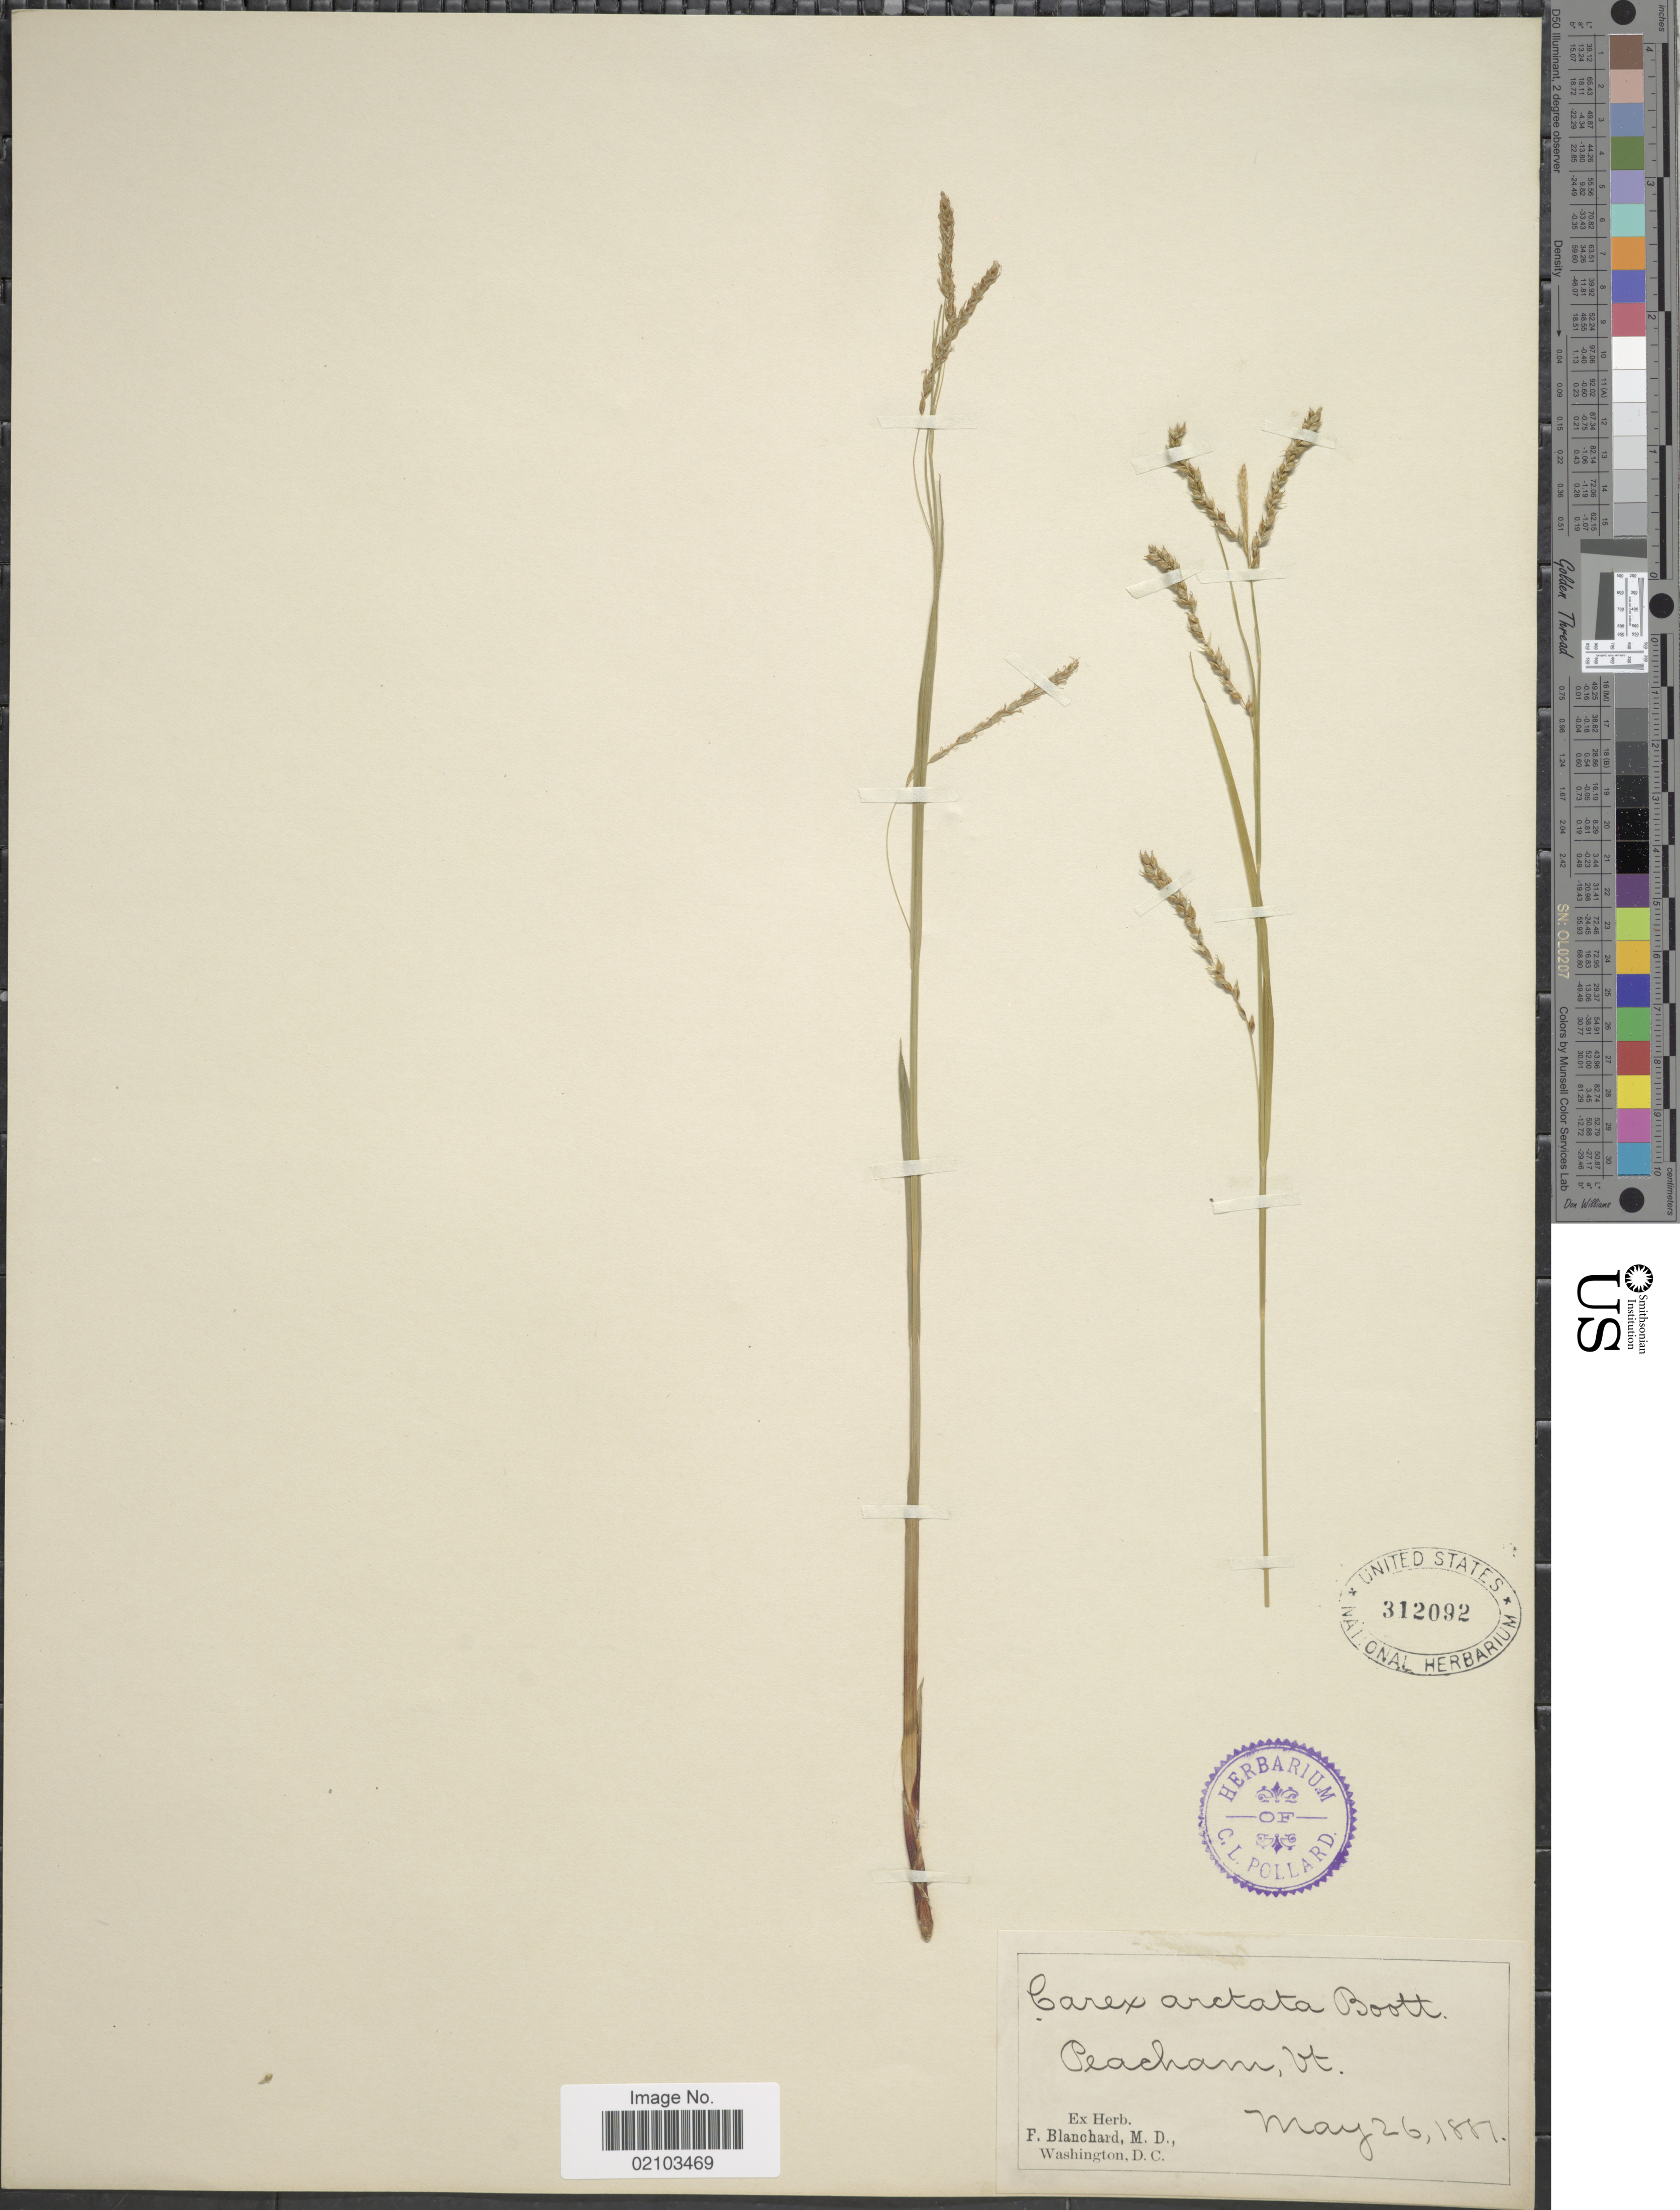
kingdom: Plantae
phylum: Tracheophyta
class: Liliopsida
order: Poales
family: Cyperaceae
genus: Carex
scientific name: Carex arctata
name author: Boott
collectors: ex herb. F. Blanchard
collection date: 1881-05-26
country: United States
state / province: Vermont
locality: Peacham.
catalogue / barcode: US 312092